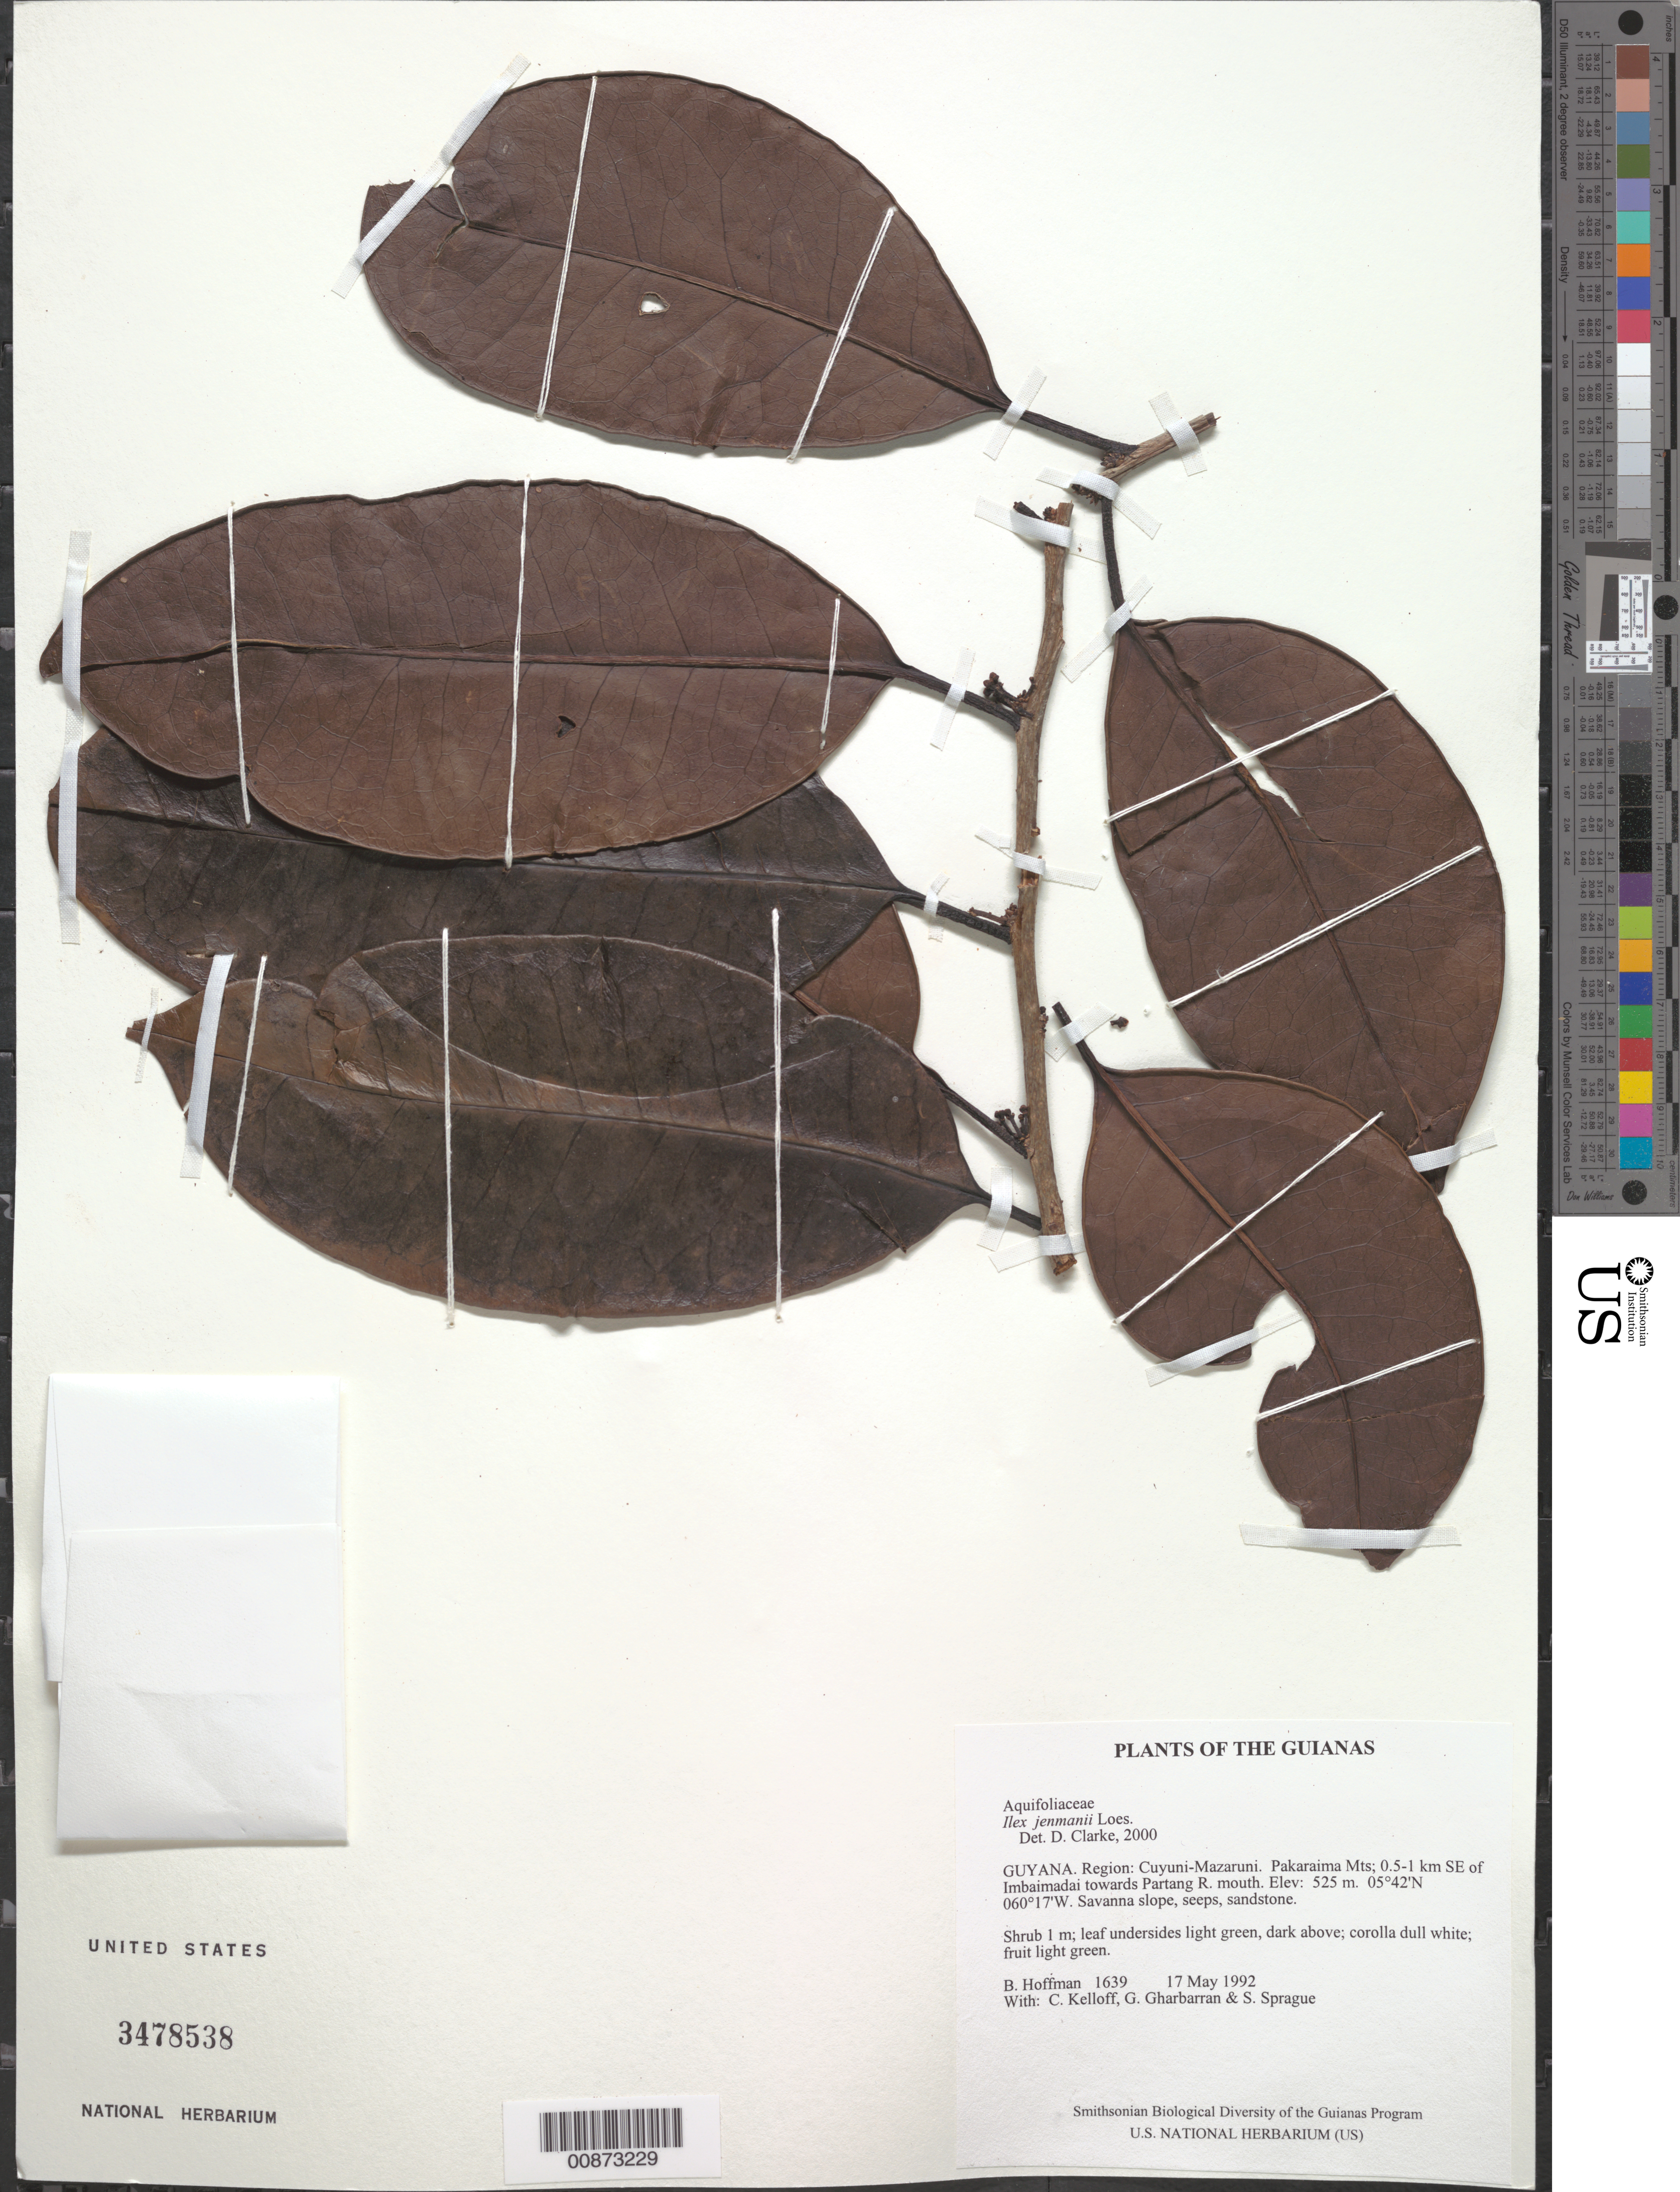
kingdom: Plantae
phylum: Tracheophyta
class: Magnoliopsida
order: Aquifoliales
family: Aquifoliaceae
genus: Ilex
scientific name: Ilex daphnogenea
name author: Reissek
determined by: Barriera, Gabrielle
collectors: B. Hoffman, C. L. Kelloff, G. Gharbarran & S. Sprague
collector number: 1639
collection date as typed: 17 May 1992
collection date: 1992-05-17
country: Guyana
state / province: Cuyuni-Mazaruni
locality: Pakaraima Mts; 0.5-1 km SE of Imbaimadai towards Partang River mouth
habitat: Savanna slope, seeps, sandstone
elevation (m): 525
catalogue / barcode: US 3478538